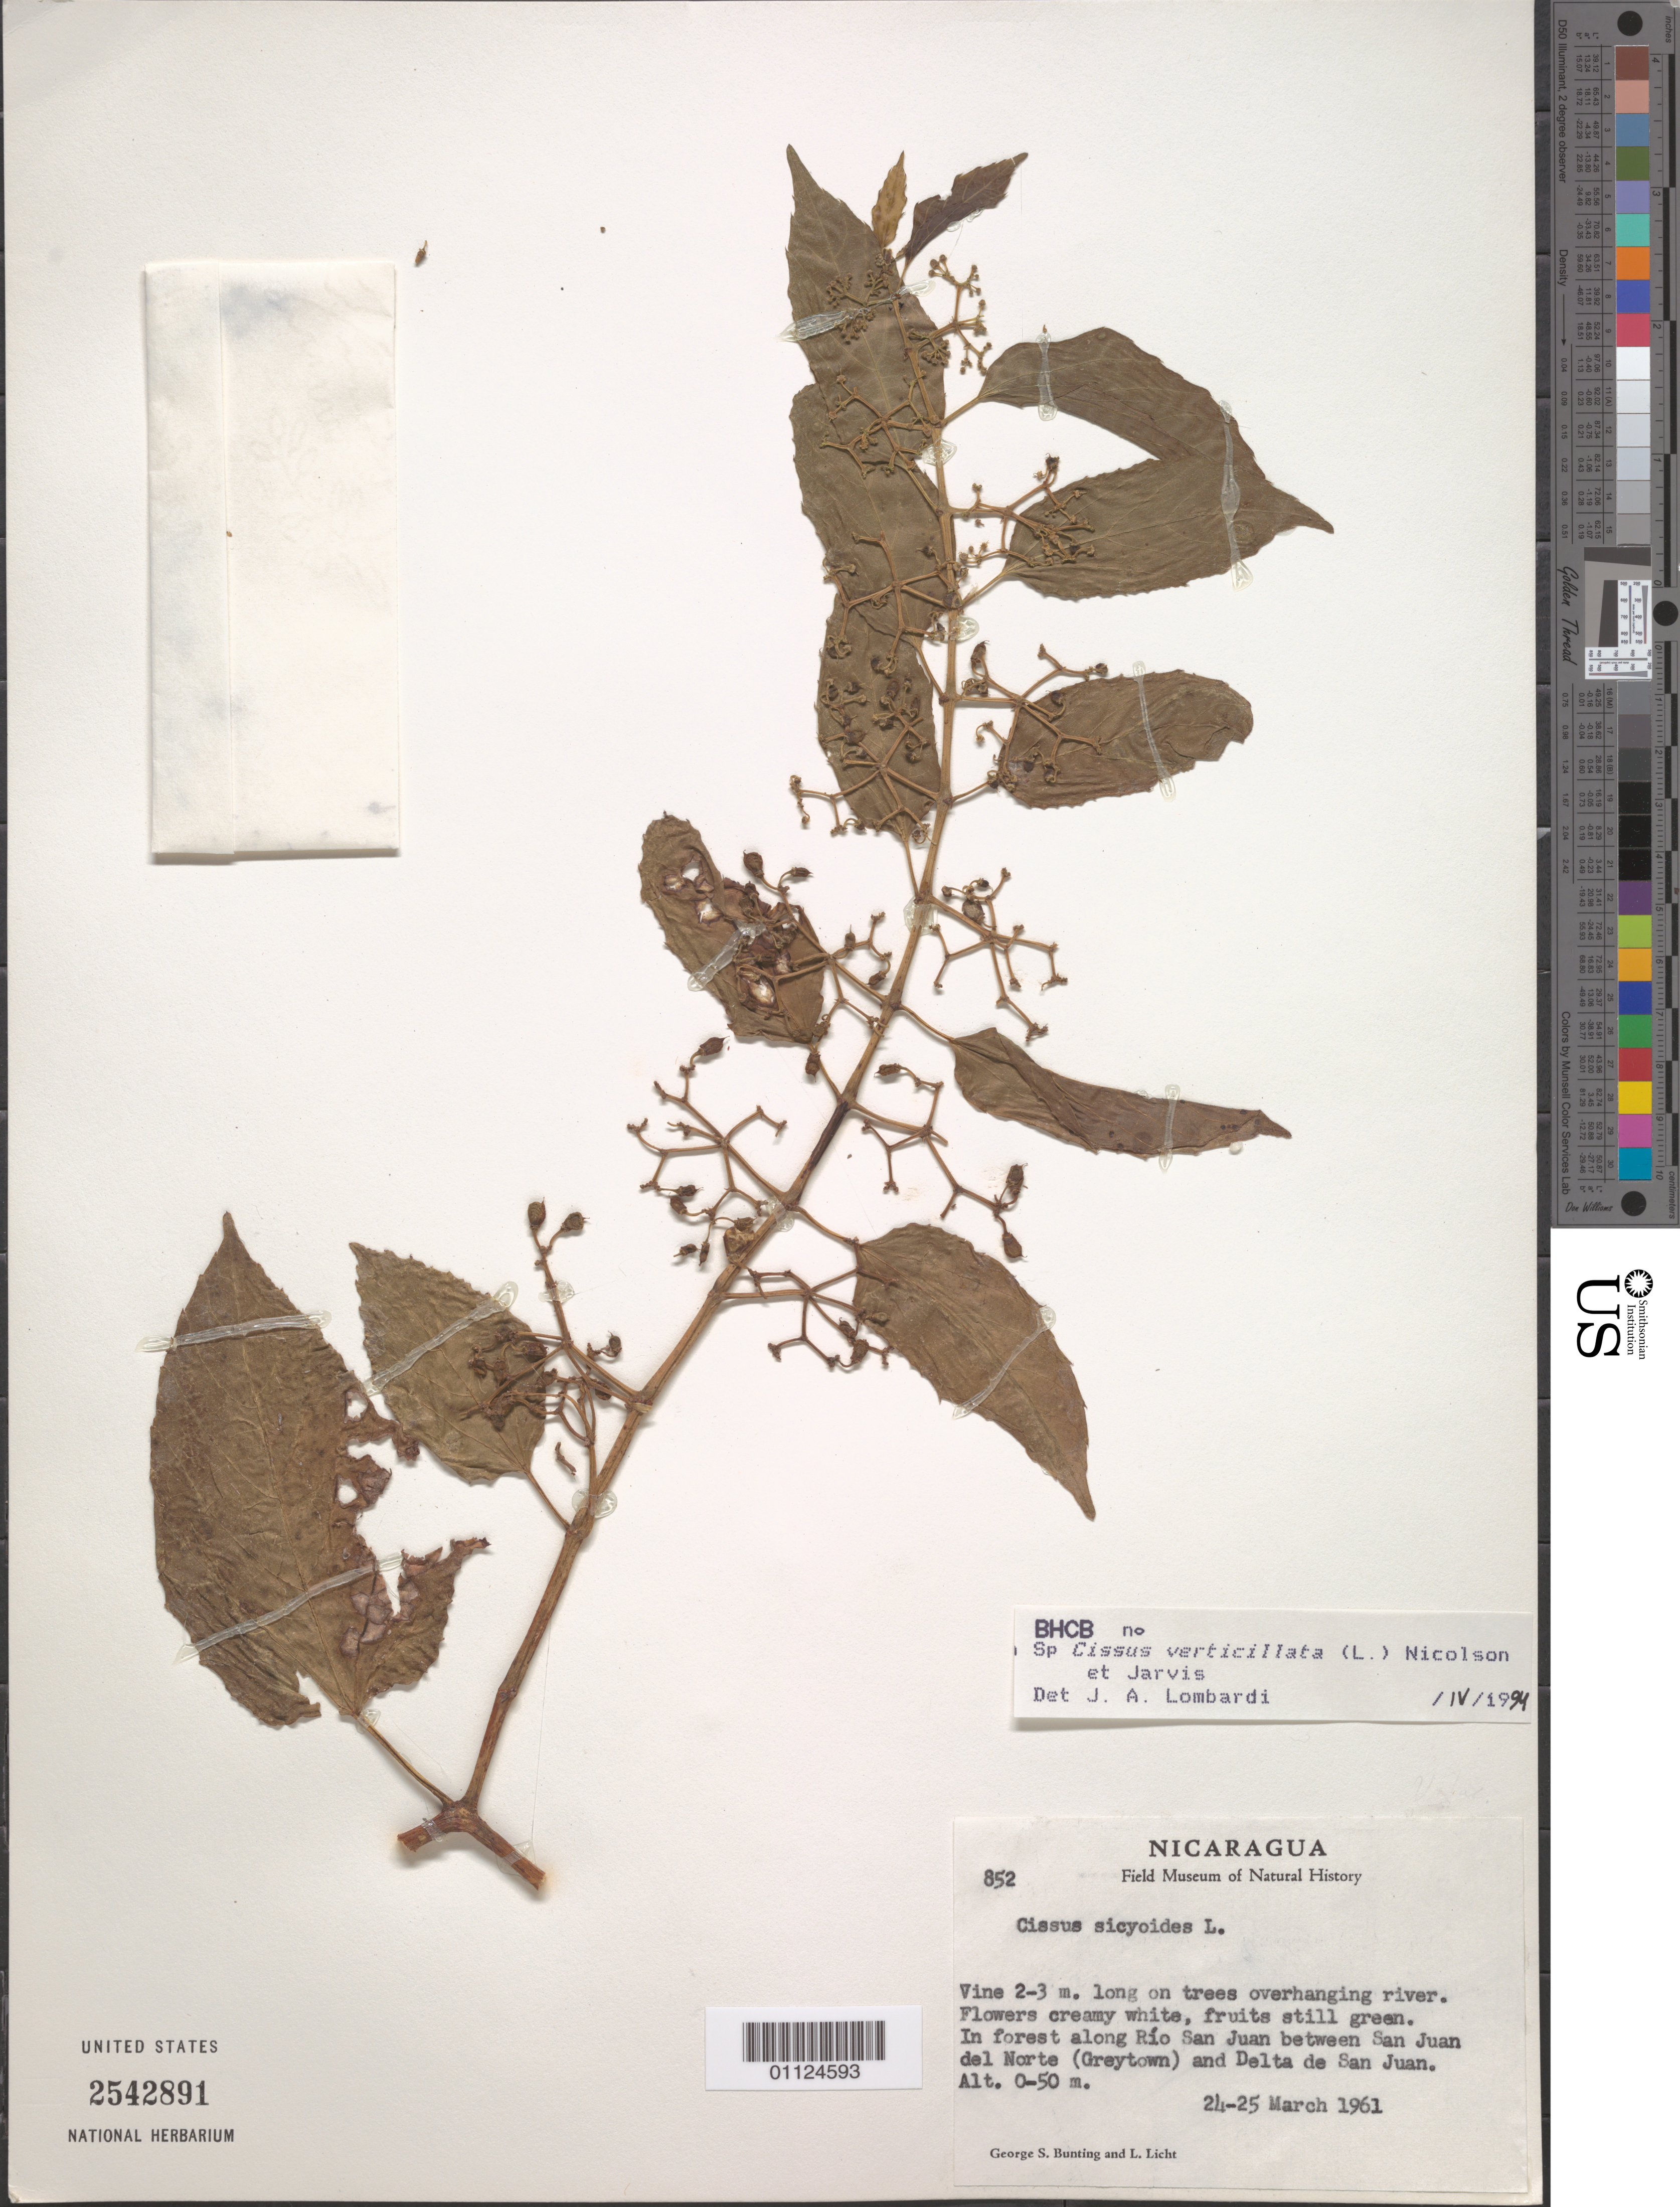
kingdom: Plantae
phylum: Tracheophyta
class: Magnoliopsida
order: Vitales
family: Vitaceae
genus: Cissus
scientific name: Cissus verticillata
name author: (L.) Nicolson & C.E. Jarvis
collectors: G. S. Bunting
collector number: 852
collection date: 1961-03-24/1961-03-25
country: Nicaragua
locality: In forest along Rio San Juan between San Juan del Norte (Greytown) and Delta de San Juan.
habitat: Vine long on trees overhanging river.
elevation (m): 50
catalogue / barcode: US 2542891